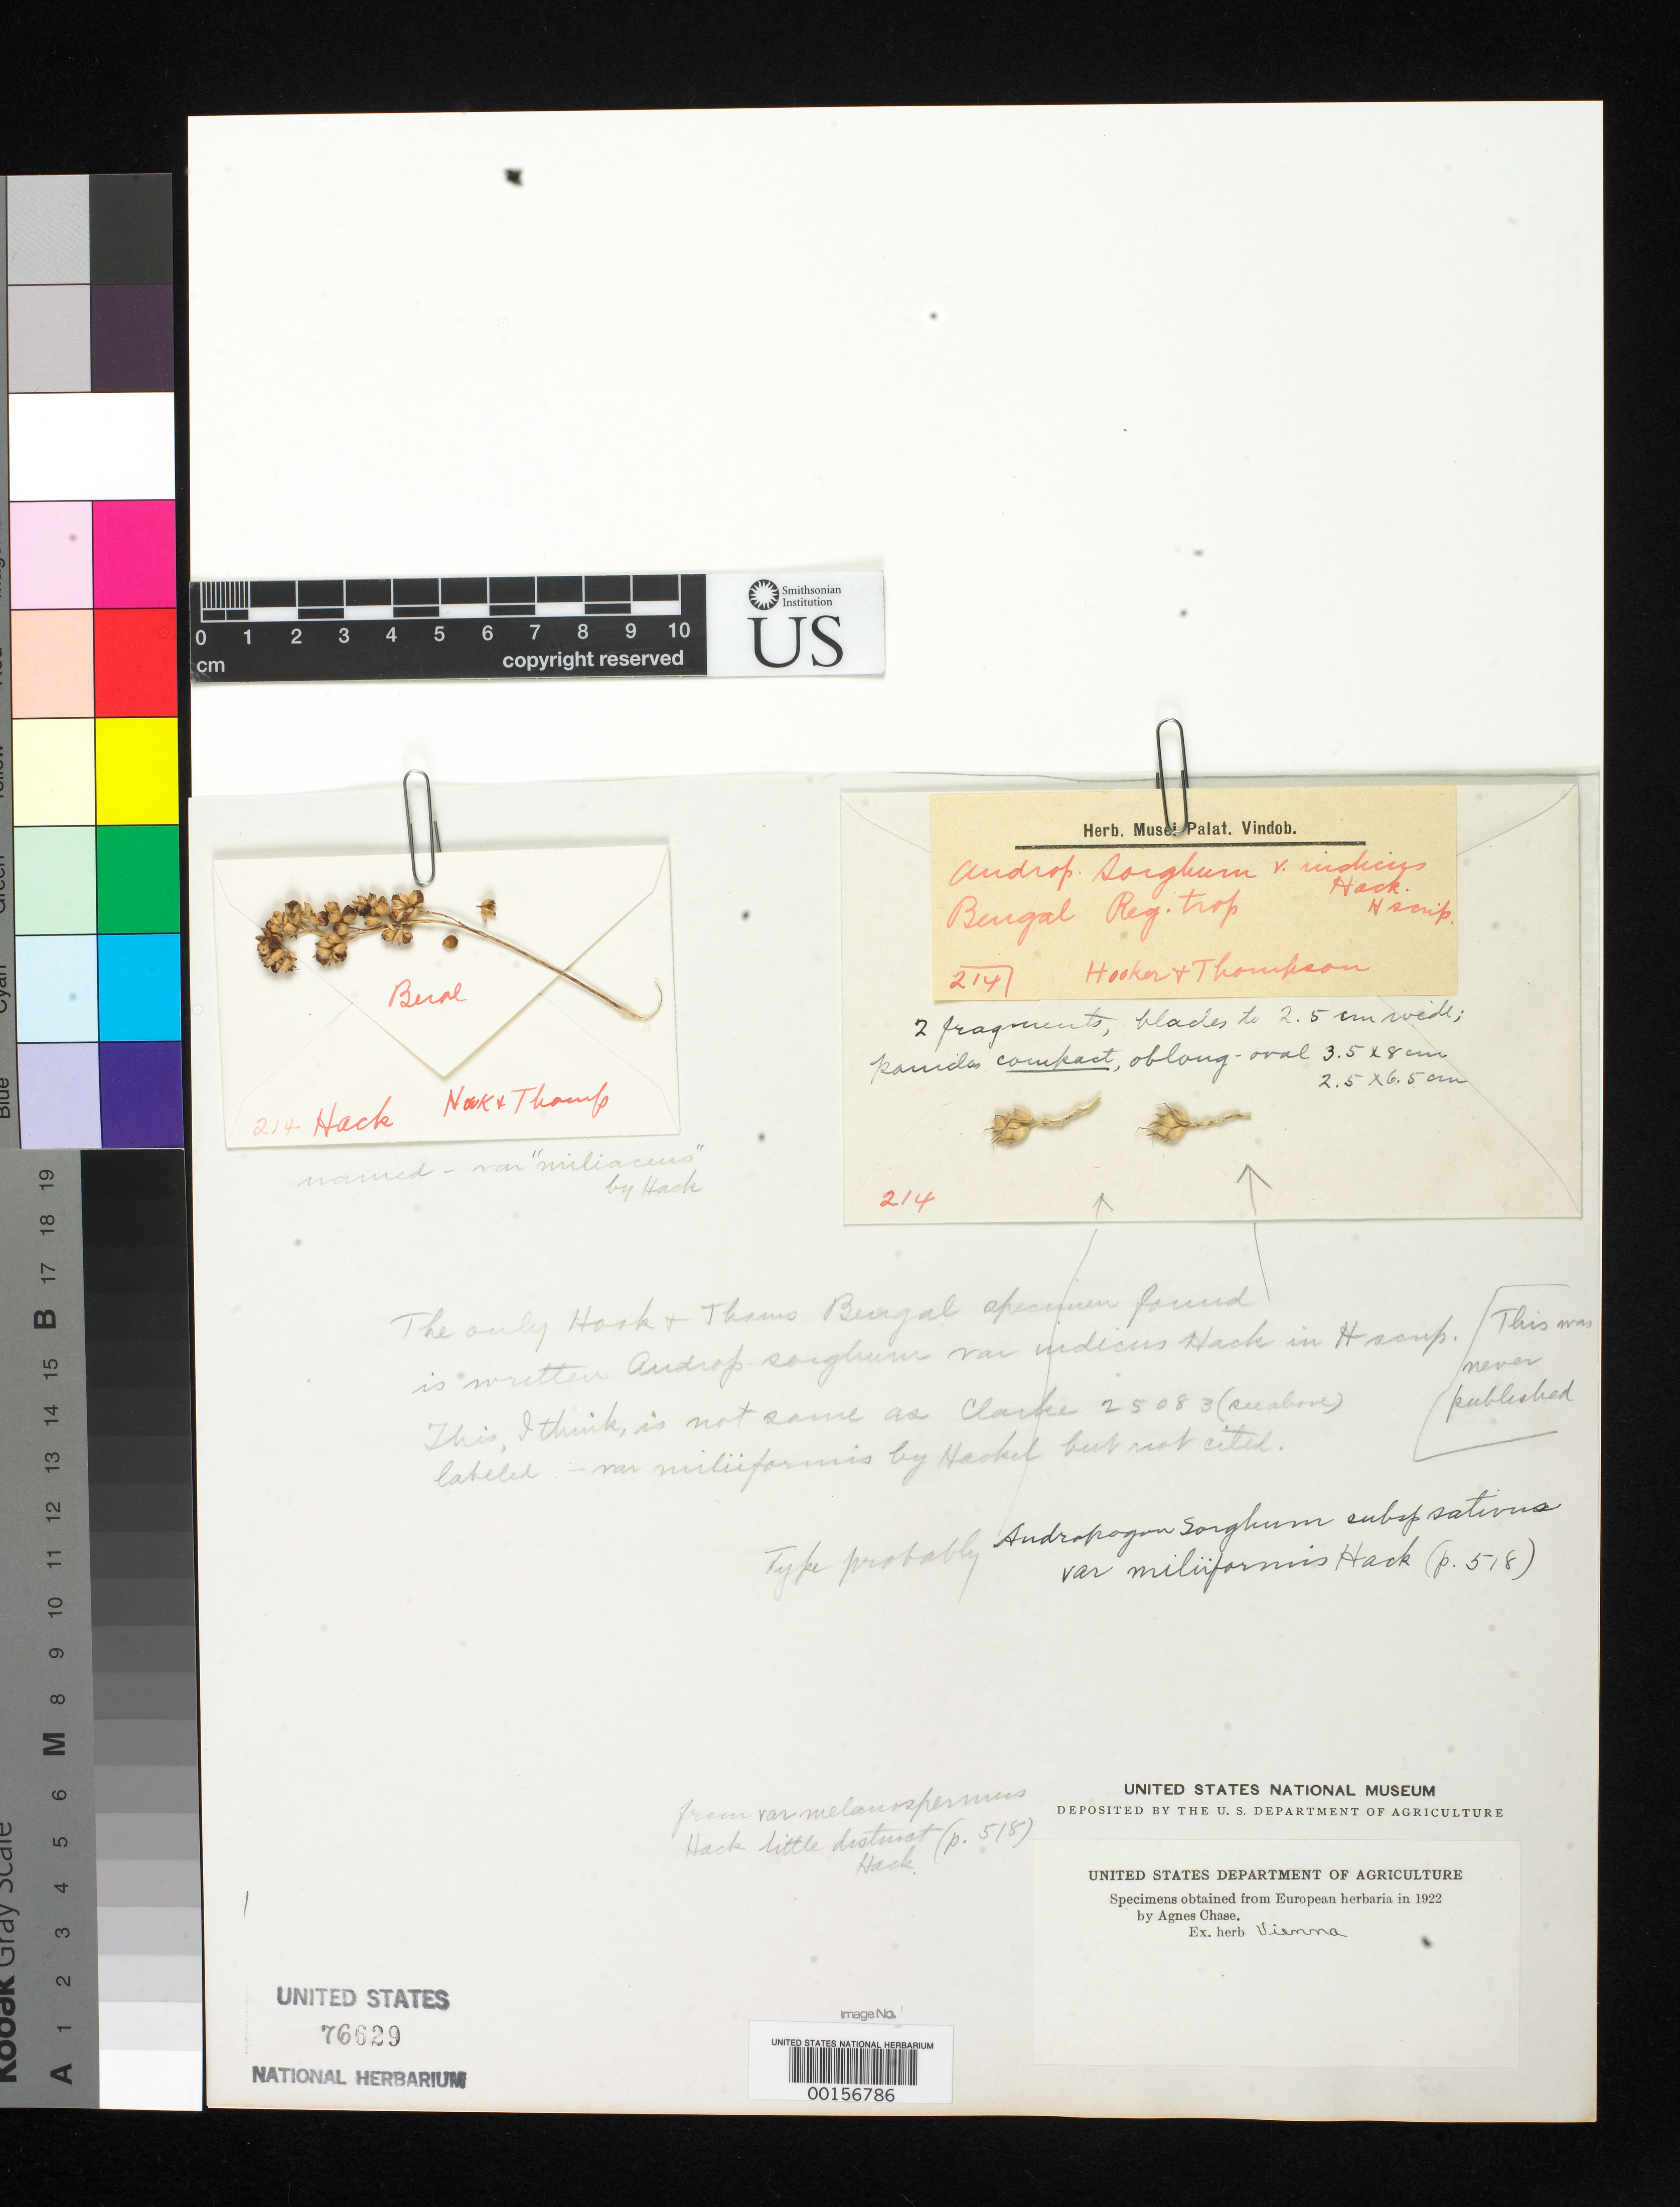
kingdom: Plantae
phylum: Tracheophyta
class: Liliopsida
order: Poales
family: Poaceae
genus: Andropogon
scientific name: Andropogon sorghum subsp. sativus var. miliiformis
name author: Hack. in A. DC.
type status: Type Fragment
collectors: J. D. Hooker & T. Thomson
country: Sri Lanka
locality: Bengal.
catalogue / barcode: US 76629